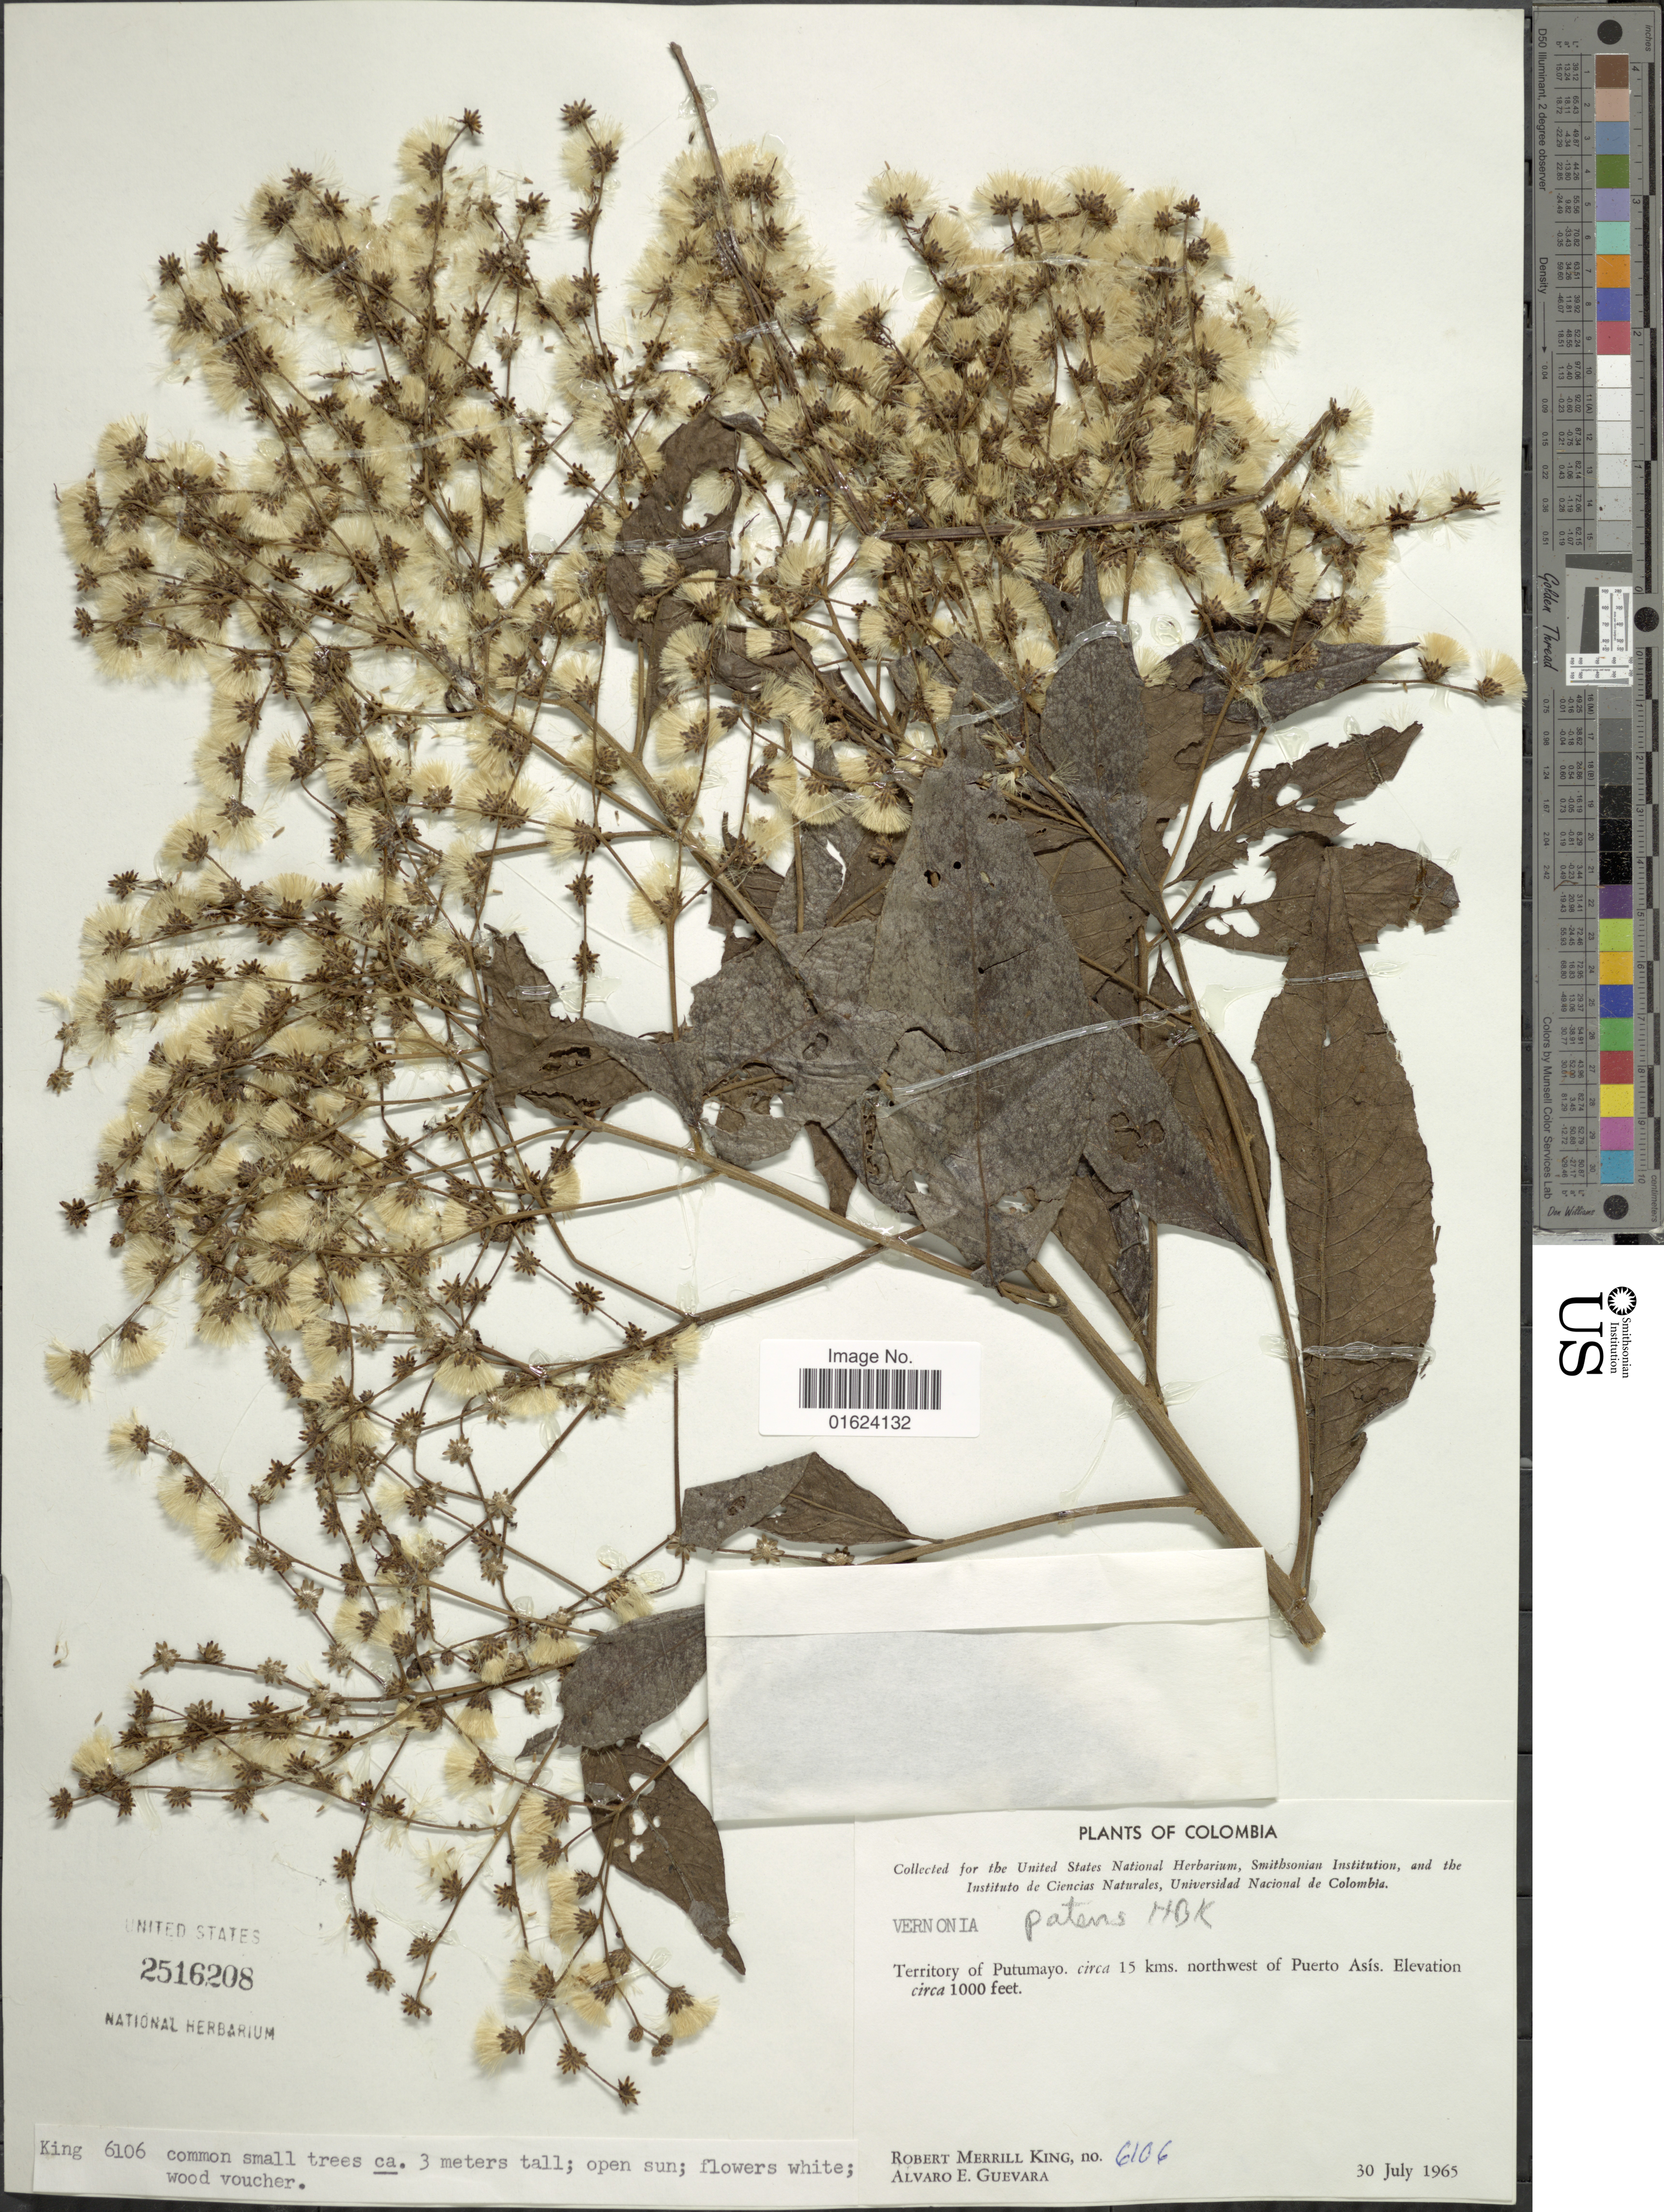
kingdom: Plantae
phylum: Tracheophyta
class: Magnoliopsida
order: Asterales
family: Asteraceae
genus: Vernonanthura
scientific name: Vernonanthura patens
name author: (Kunth) H. Rob.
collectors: R. M. King & A. E. Guevara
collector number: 6106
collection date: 1965-07-30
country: Colombia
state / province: Putumayo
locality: Territory of Putomayo, circa 15 kms. northwest of Puerto Asis.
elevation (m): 305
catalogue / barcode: US 2516208